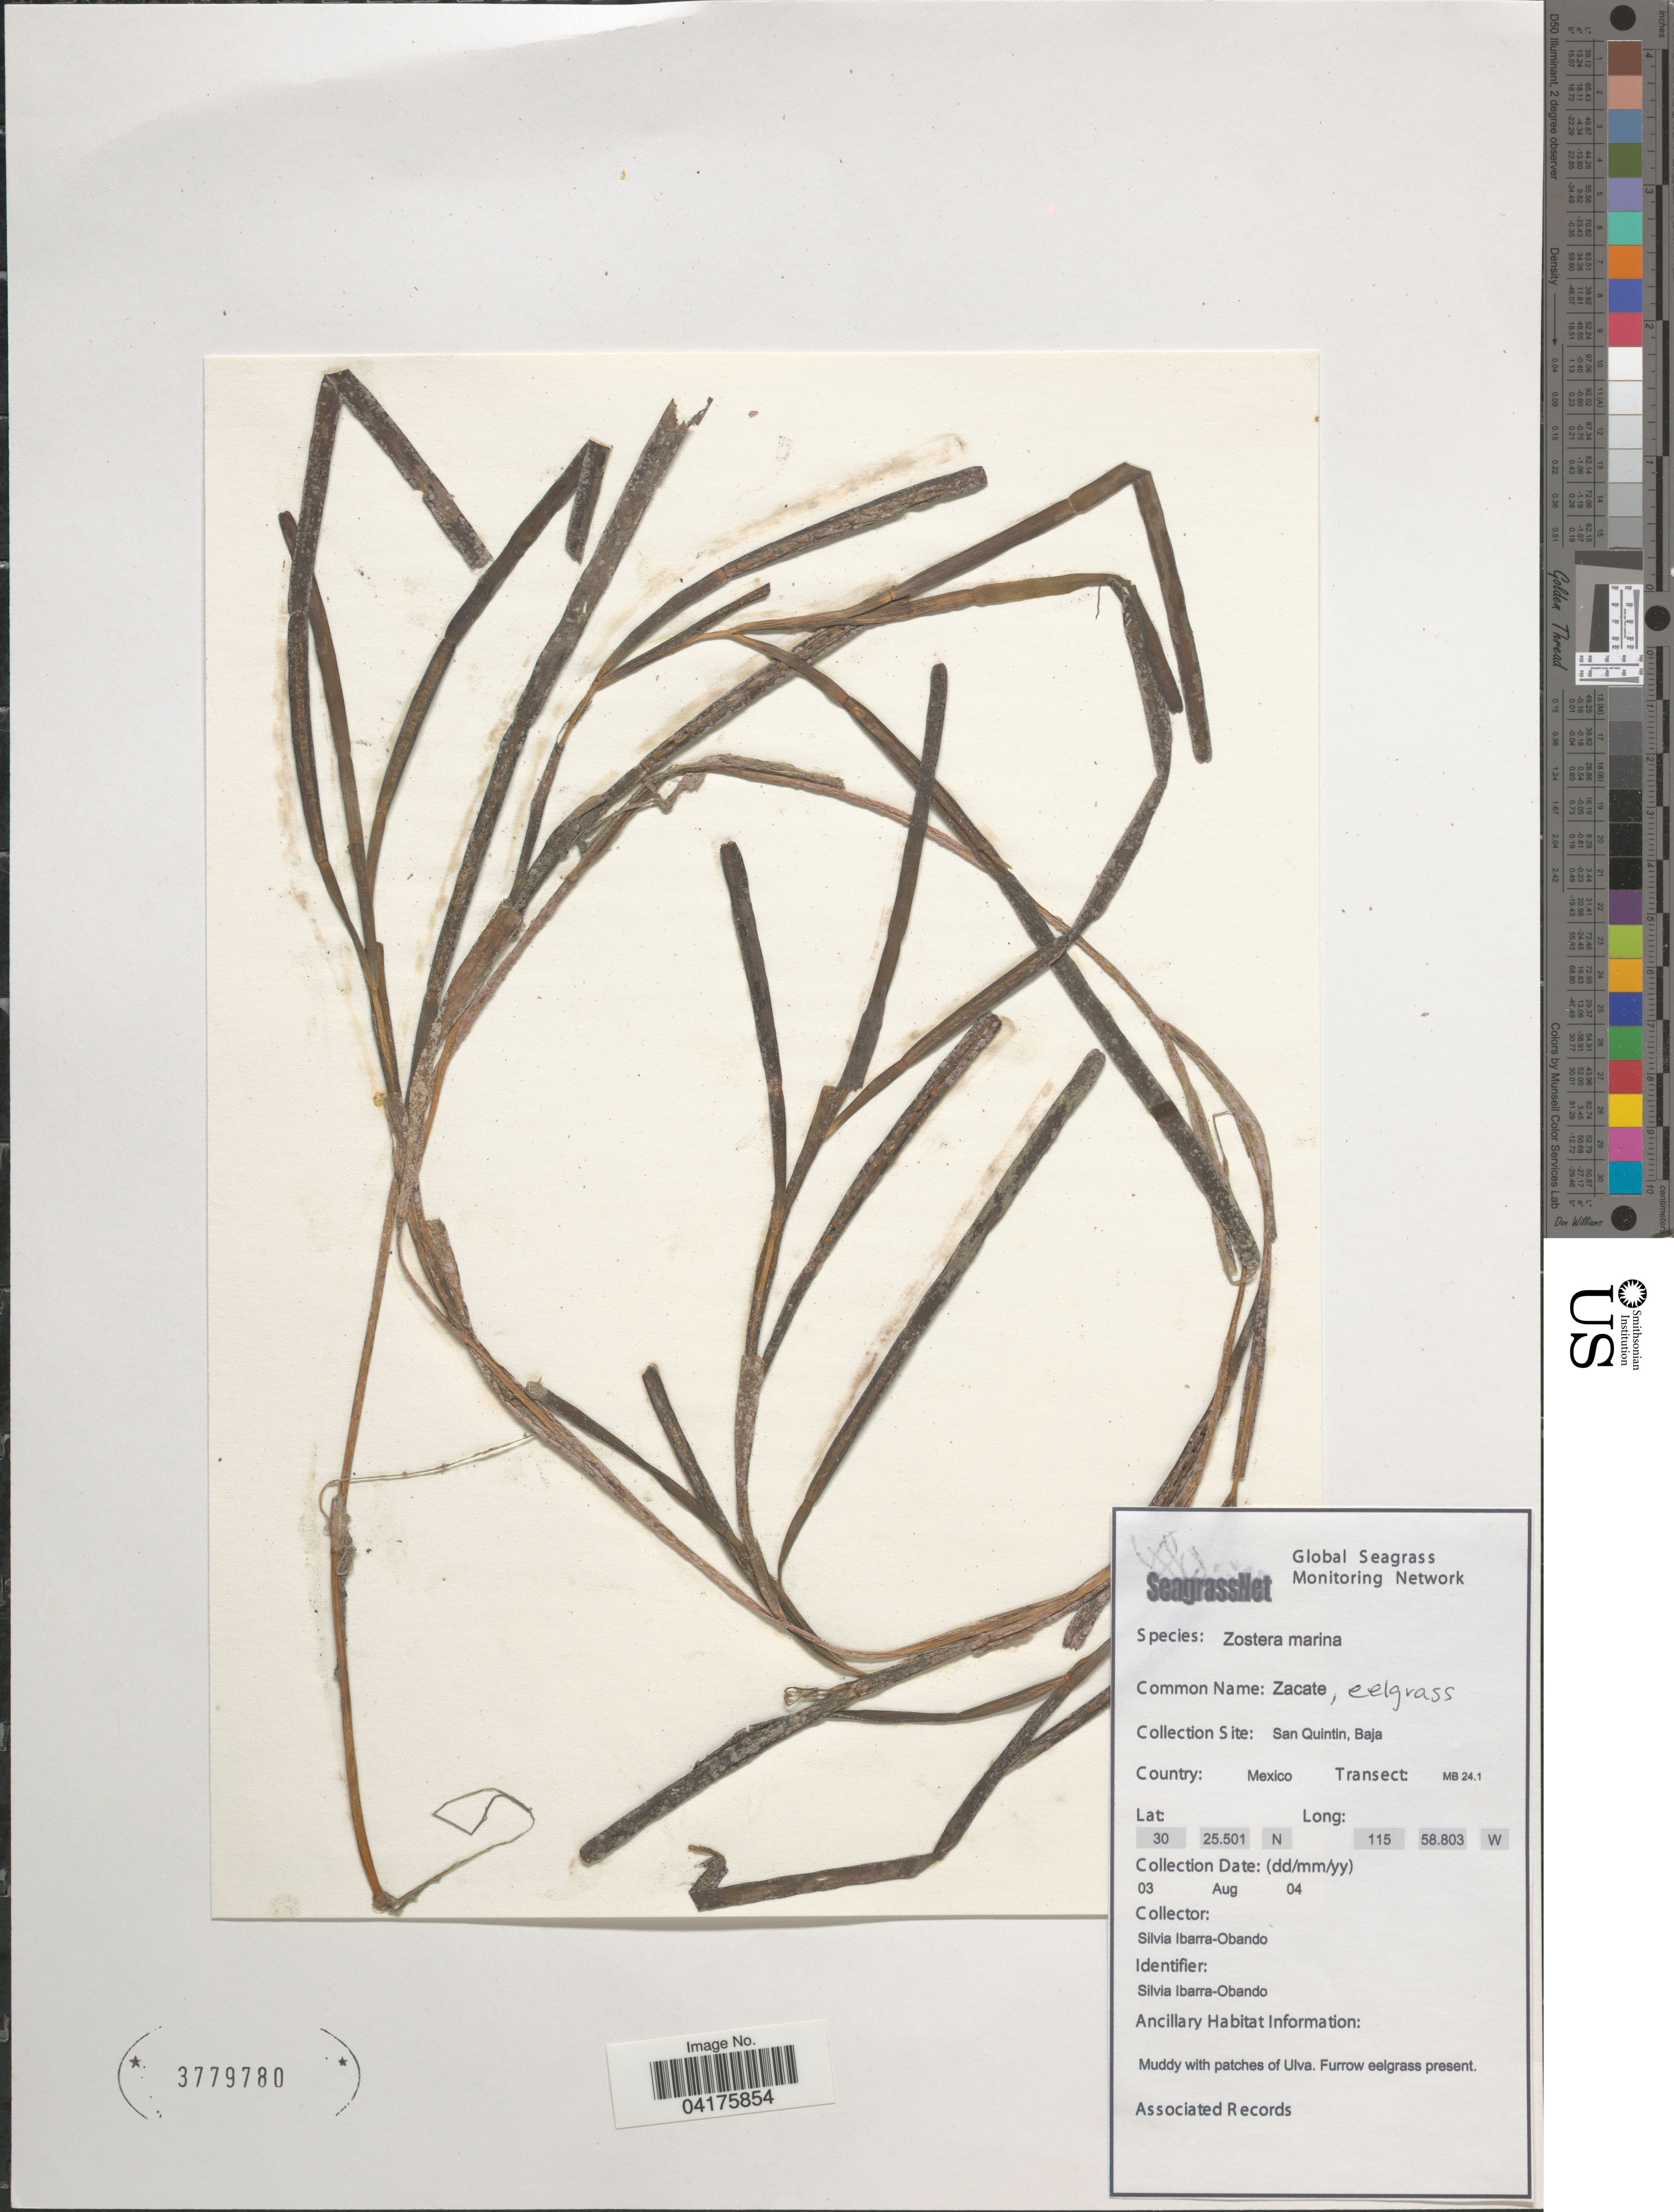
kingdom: Plantae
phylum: Tracheophyta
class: Liliopsida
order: Alismatales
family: Zosteraceae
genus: Zostera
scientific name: Zostera marina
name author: L.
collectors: S. Ibarra-Obando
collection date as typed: Transcribed d/m/y: 3/8/4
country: Mexico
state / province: México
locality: San Quintin, Baja.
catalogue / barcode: US 3779780